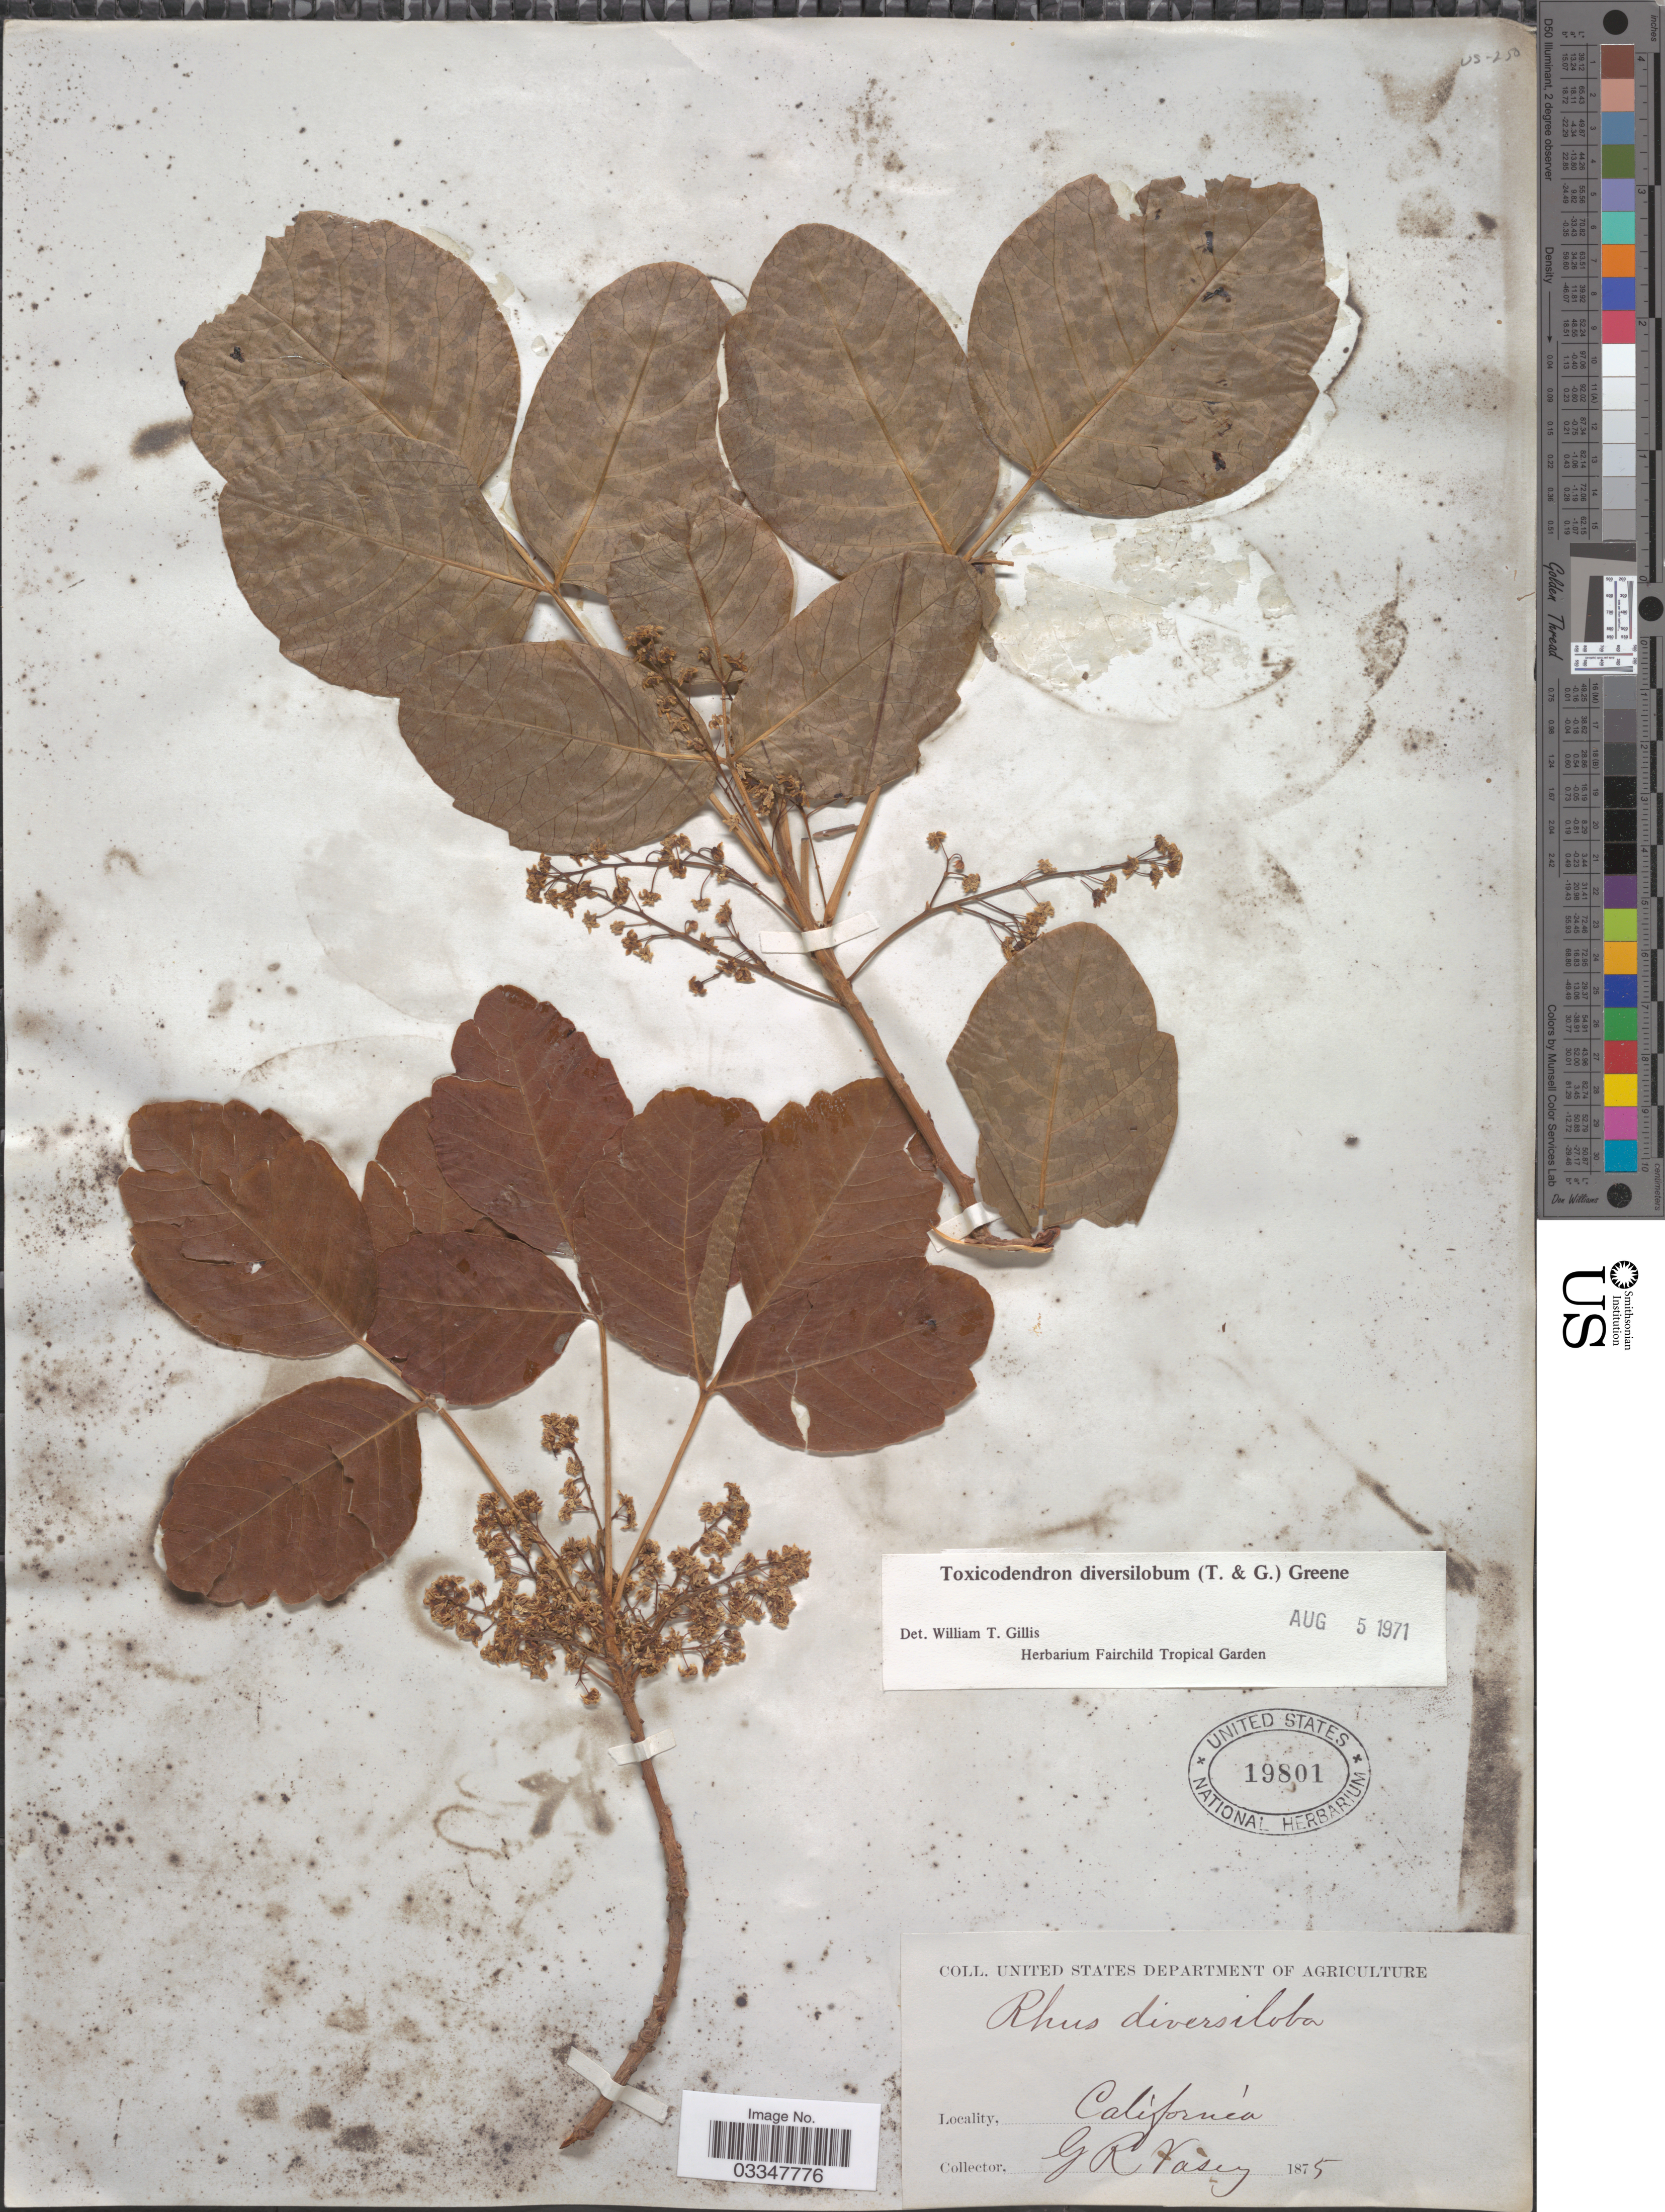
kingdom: Plantae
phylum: Tracheophyta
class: Magnoliopsida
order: Sapindales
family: Anacardiaceae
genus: Toxicodendron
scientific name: Toxicodendron diversilobum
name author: (Torr. & A. Gray) Greene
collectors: G. R. Vasey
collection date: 1875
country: United States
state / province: California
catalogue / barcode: US 19801